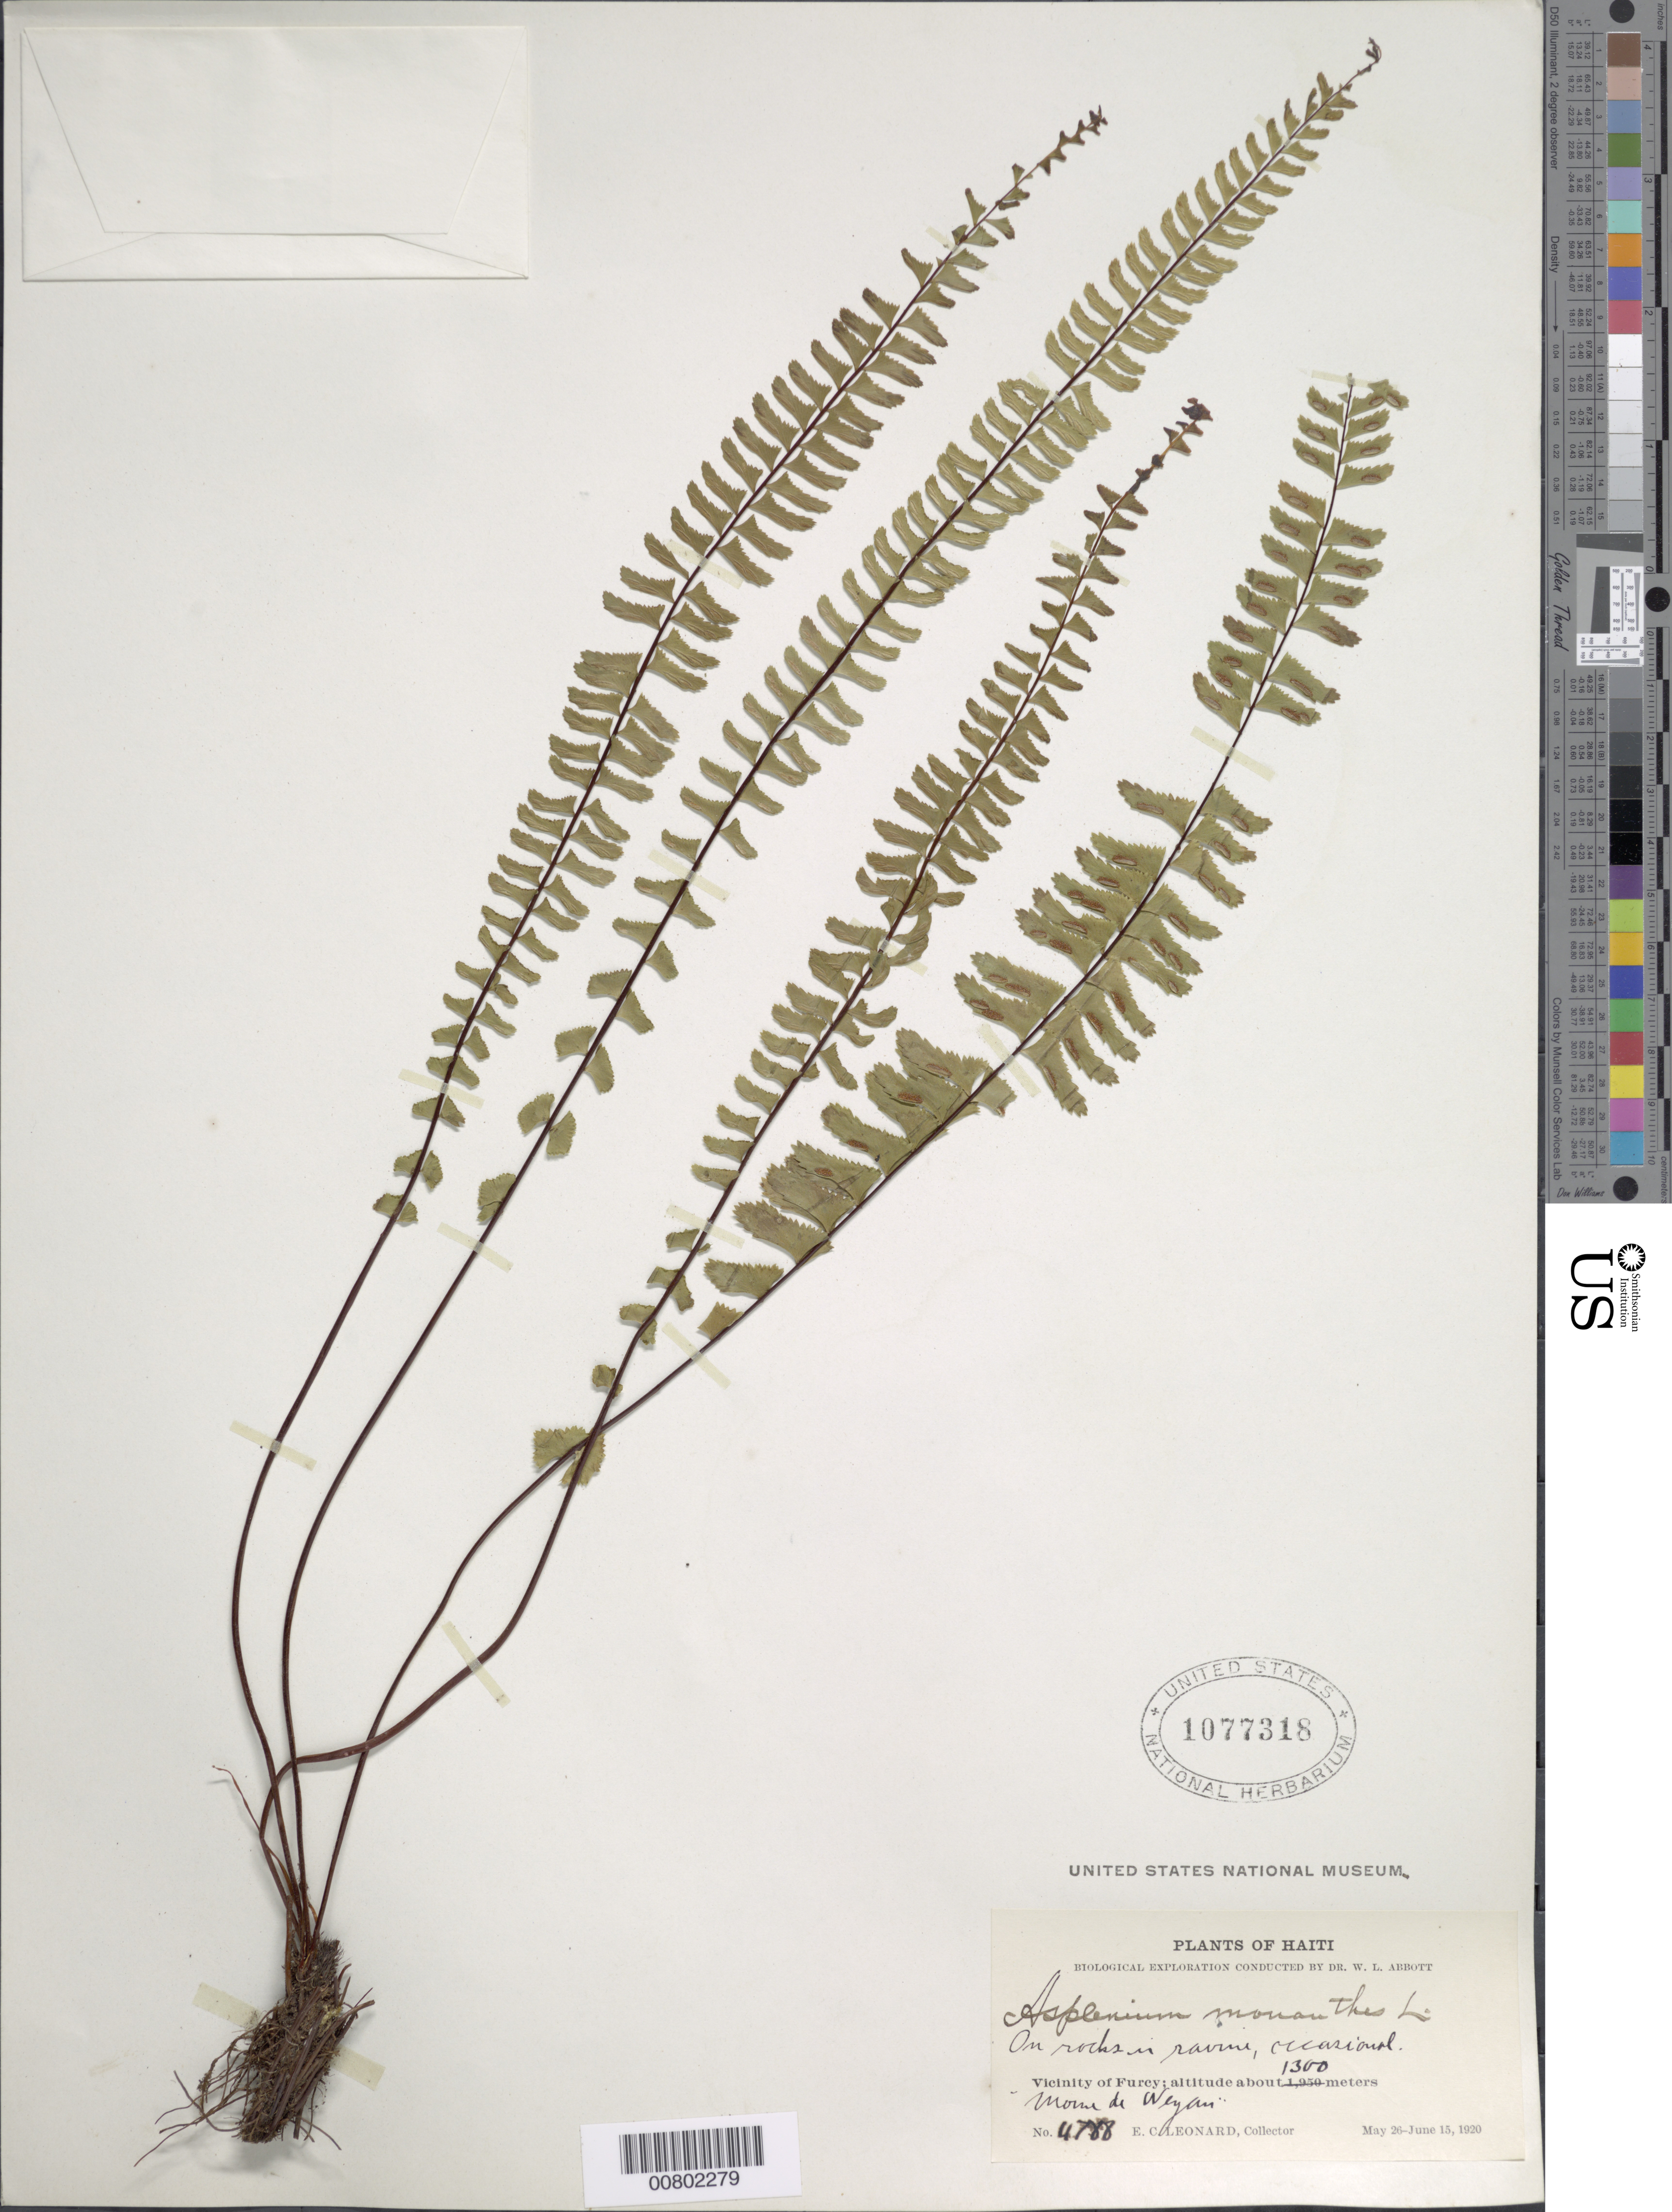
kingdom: Plantae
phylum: Tracheophyta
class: Polypodiopsida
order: Polypodiales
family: Aspleniaceae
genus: Asplenium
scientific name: Asplenium monanthes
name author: L.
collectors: E. C. Leonard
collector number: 4788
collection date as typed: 26 May 1920 to 15 Jun 1920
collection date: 1920-05-26/1920-06-15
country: Haiti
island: Hispaniola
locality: Furcy vicinity, Morne de Weyan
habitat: On rocks in ravine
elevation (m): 1300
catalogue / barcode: US 1077318